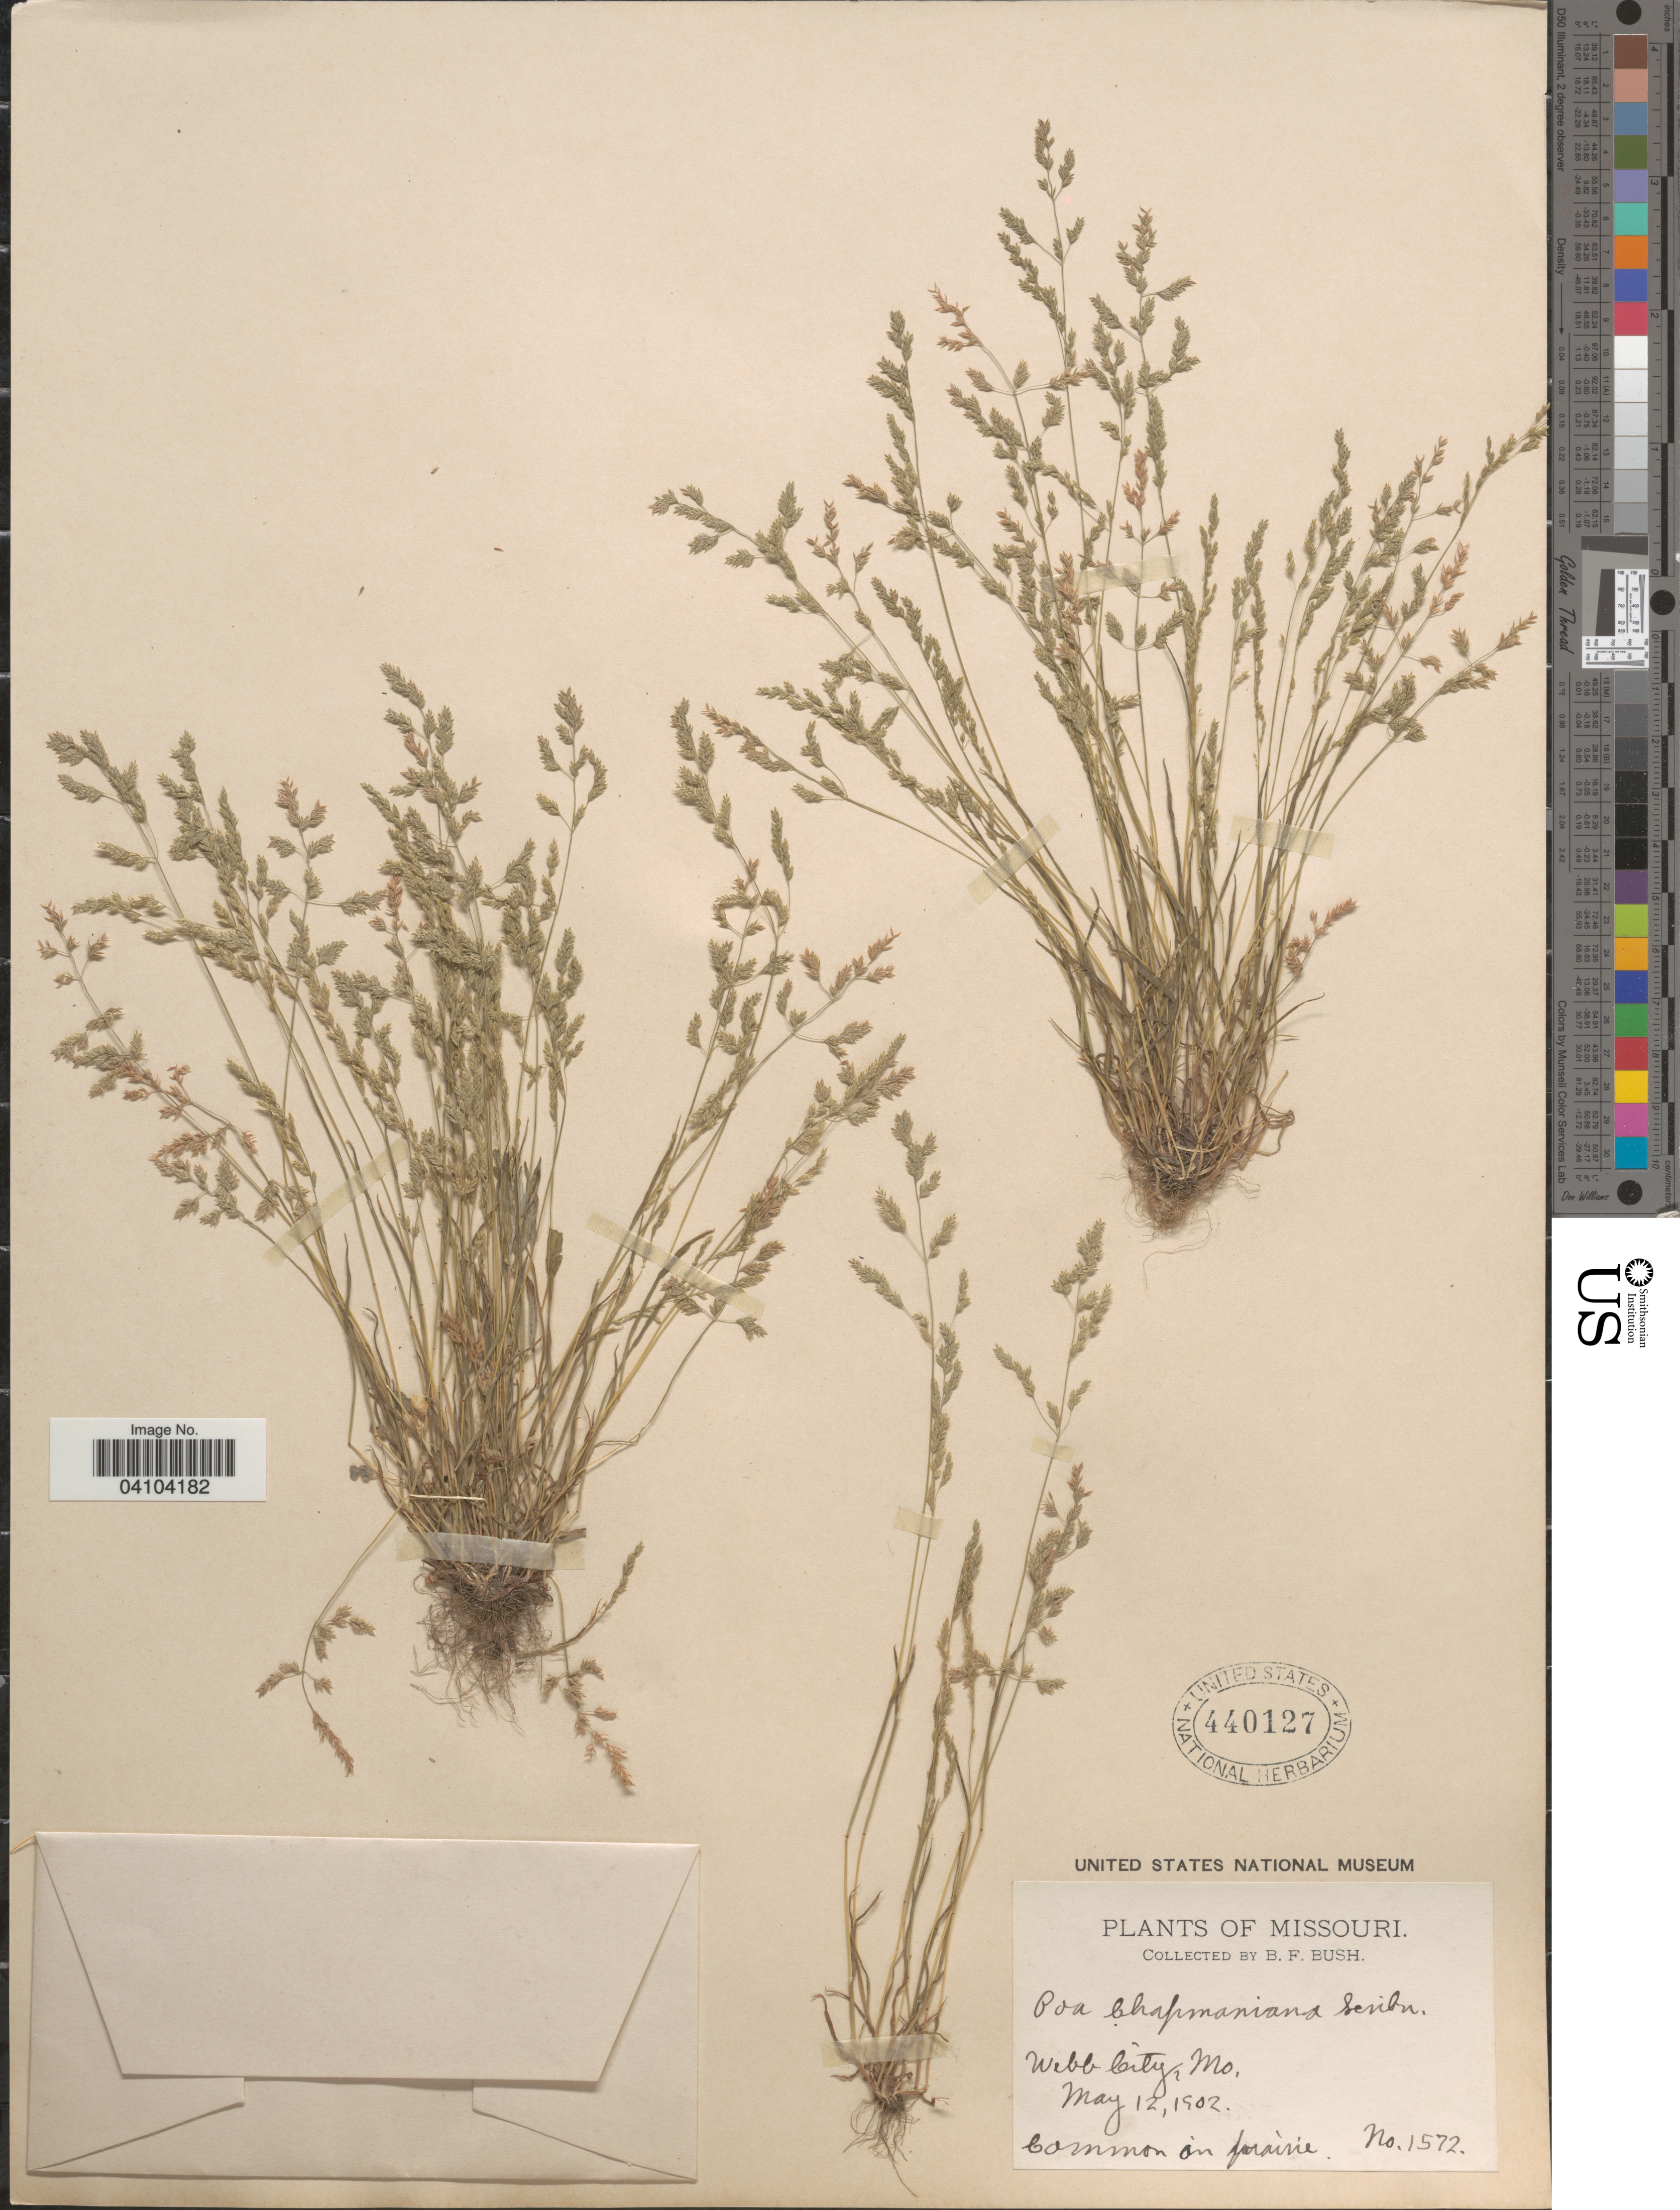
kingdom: Plantae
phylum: Tracheophyta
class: Liliopsida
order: Poales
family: Poaceae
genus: Poa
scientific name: Poa chapmaniana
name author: Scribn.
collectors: B. F. Bush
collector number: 1572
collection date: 1902-05-12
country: United States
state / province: Missouri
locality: Webb City.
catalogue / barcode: US 440127